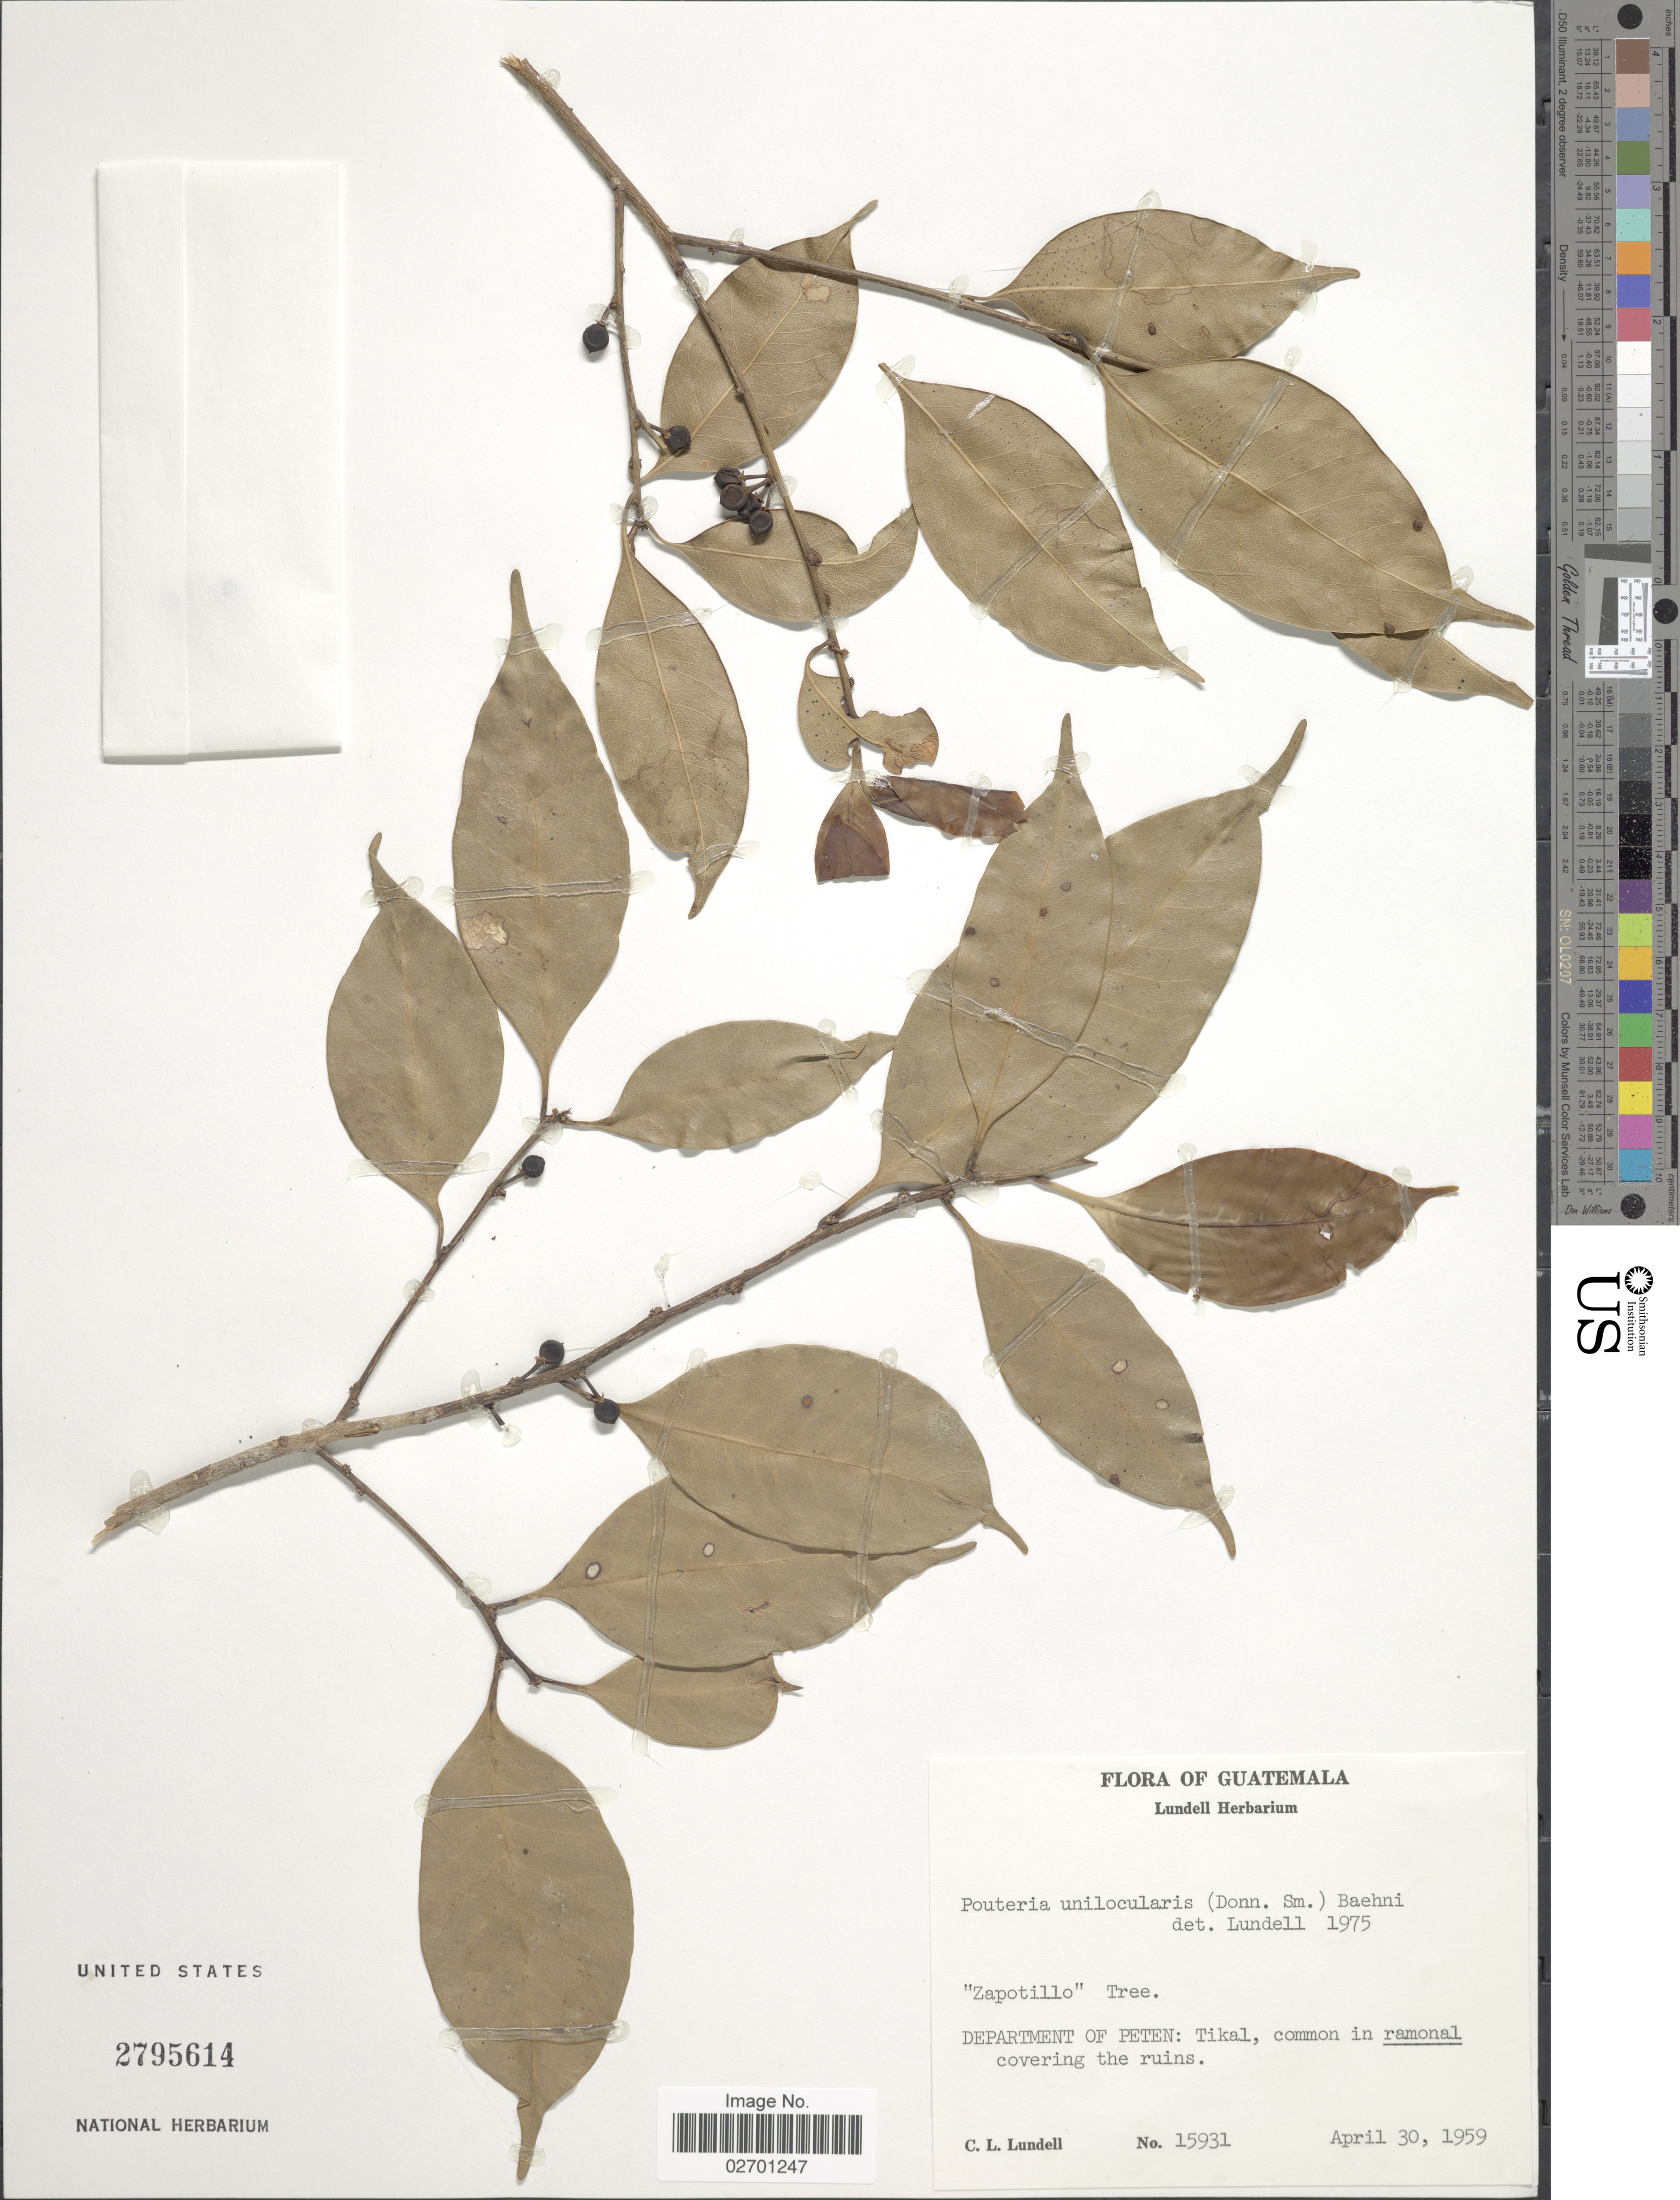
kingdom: Plantae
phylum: Tracheophyta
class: Magnoliopsida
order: Ericales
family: Sapotaceae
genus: Pouteria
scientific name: Pouteria reticulata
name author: (Engl.) Eyma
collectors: C. L. Lundell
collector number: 15931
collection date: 1959-04-30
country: Guatemala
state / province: El Petén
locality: Tikal, common in ramonal covering the ruins.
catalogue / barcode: US 2795614